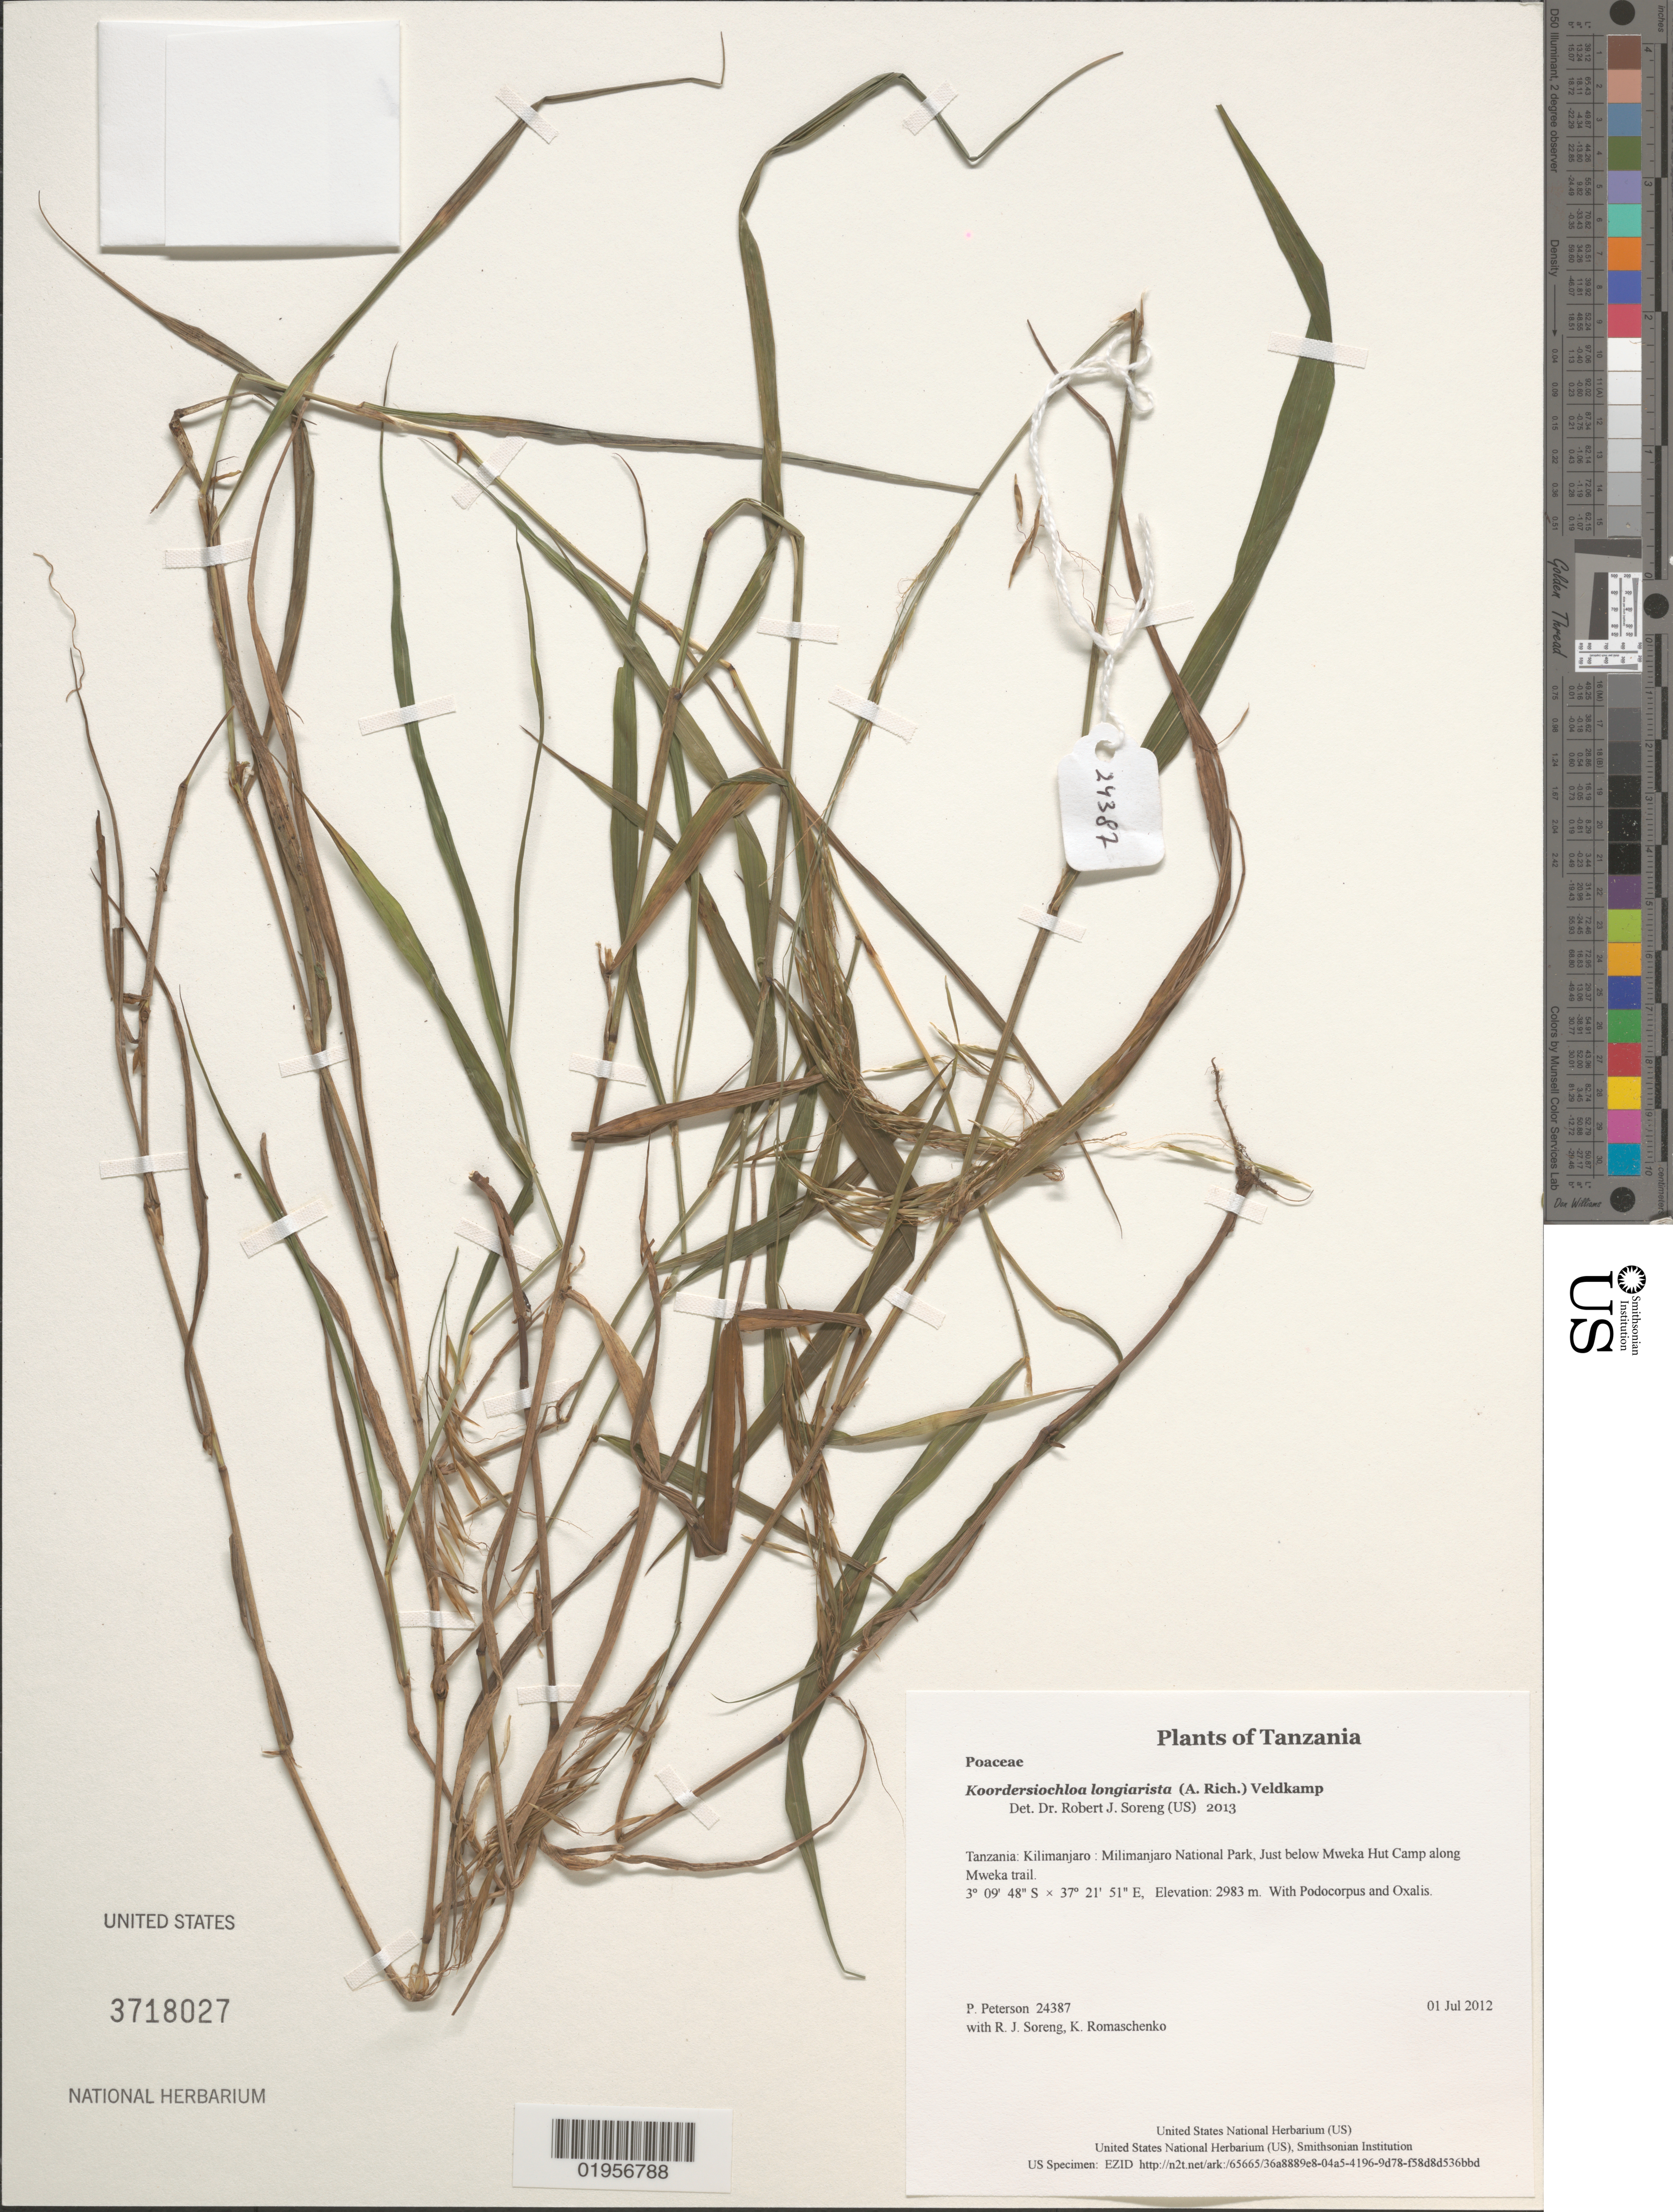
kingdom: Plantae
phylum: Tracheophyta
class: Liliopsida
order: Poales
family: Poaceae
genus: Koordersiochloa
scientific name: Koordersiochloa longiarista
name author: (A. Rich.) Veldkamp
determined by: Soreng, Robert J., Research Associate (BOT), Smithsonian Institution - National Museum of Natural History (UNITED STATES)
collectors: P. M. Peterson, R. J. Soreng & K. Romaschenko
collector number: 24387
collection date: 2012-07-01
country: Tanzania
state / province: Kilimanjaro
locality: Milimanjaro National Park, Just below Mweka Hut Camp along Mweka trail.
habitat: With Podocorpus and Oxalis.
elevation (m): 2983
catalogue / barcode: US 3718027